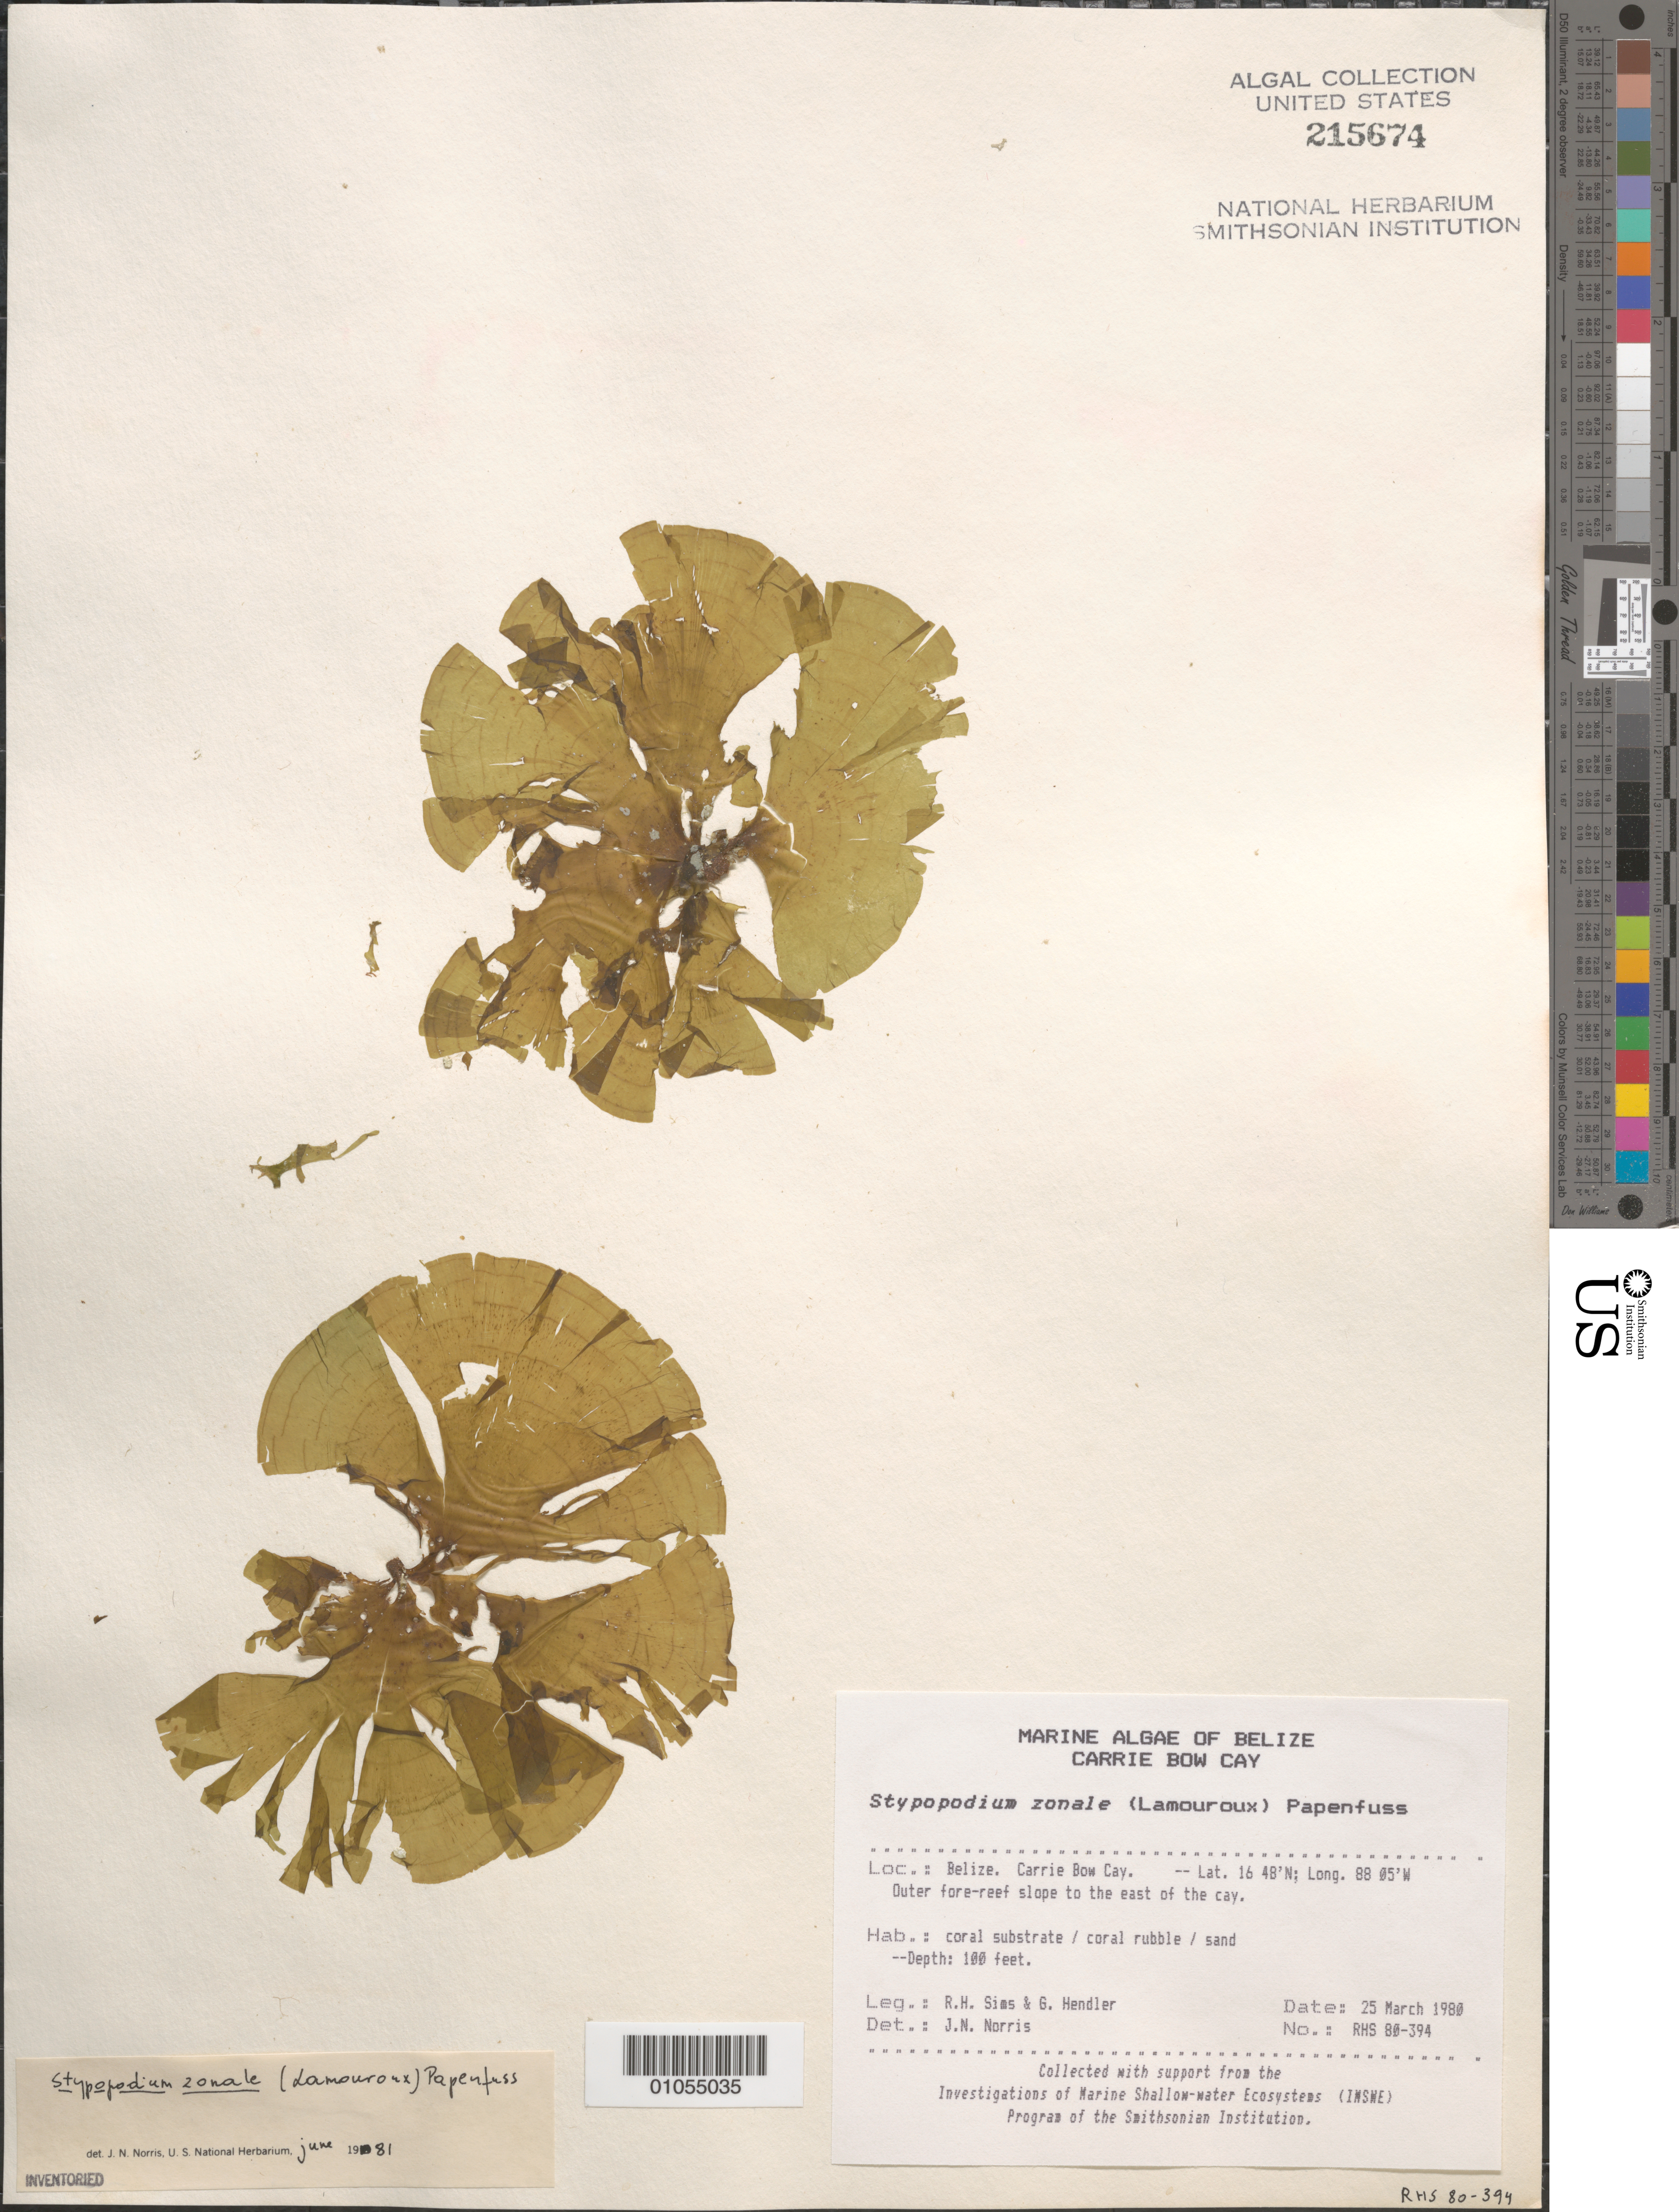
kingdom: Chromista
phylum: Ochrophyta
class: Phaeophyceae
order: Dictyotales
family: Dictyotaceae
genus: Stypopodium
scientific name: Stypopodium zonale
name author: (J.V.Lamouroux) Papenf.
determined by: Norris, James N.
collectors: R. H. Sims & G. Hendler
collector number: RHS 80-394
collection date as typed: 25 Mar 1980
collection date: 1980-03-25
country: Belize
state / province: Stann Creek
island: Carrie Bow Cay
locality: Outer fore-reef slope to east of the cay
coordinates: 16 48'N, 88 05'W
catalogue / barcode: US 215674